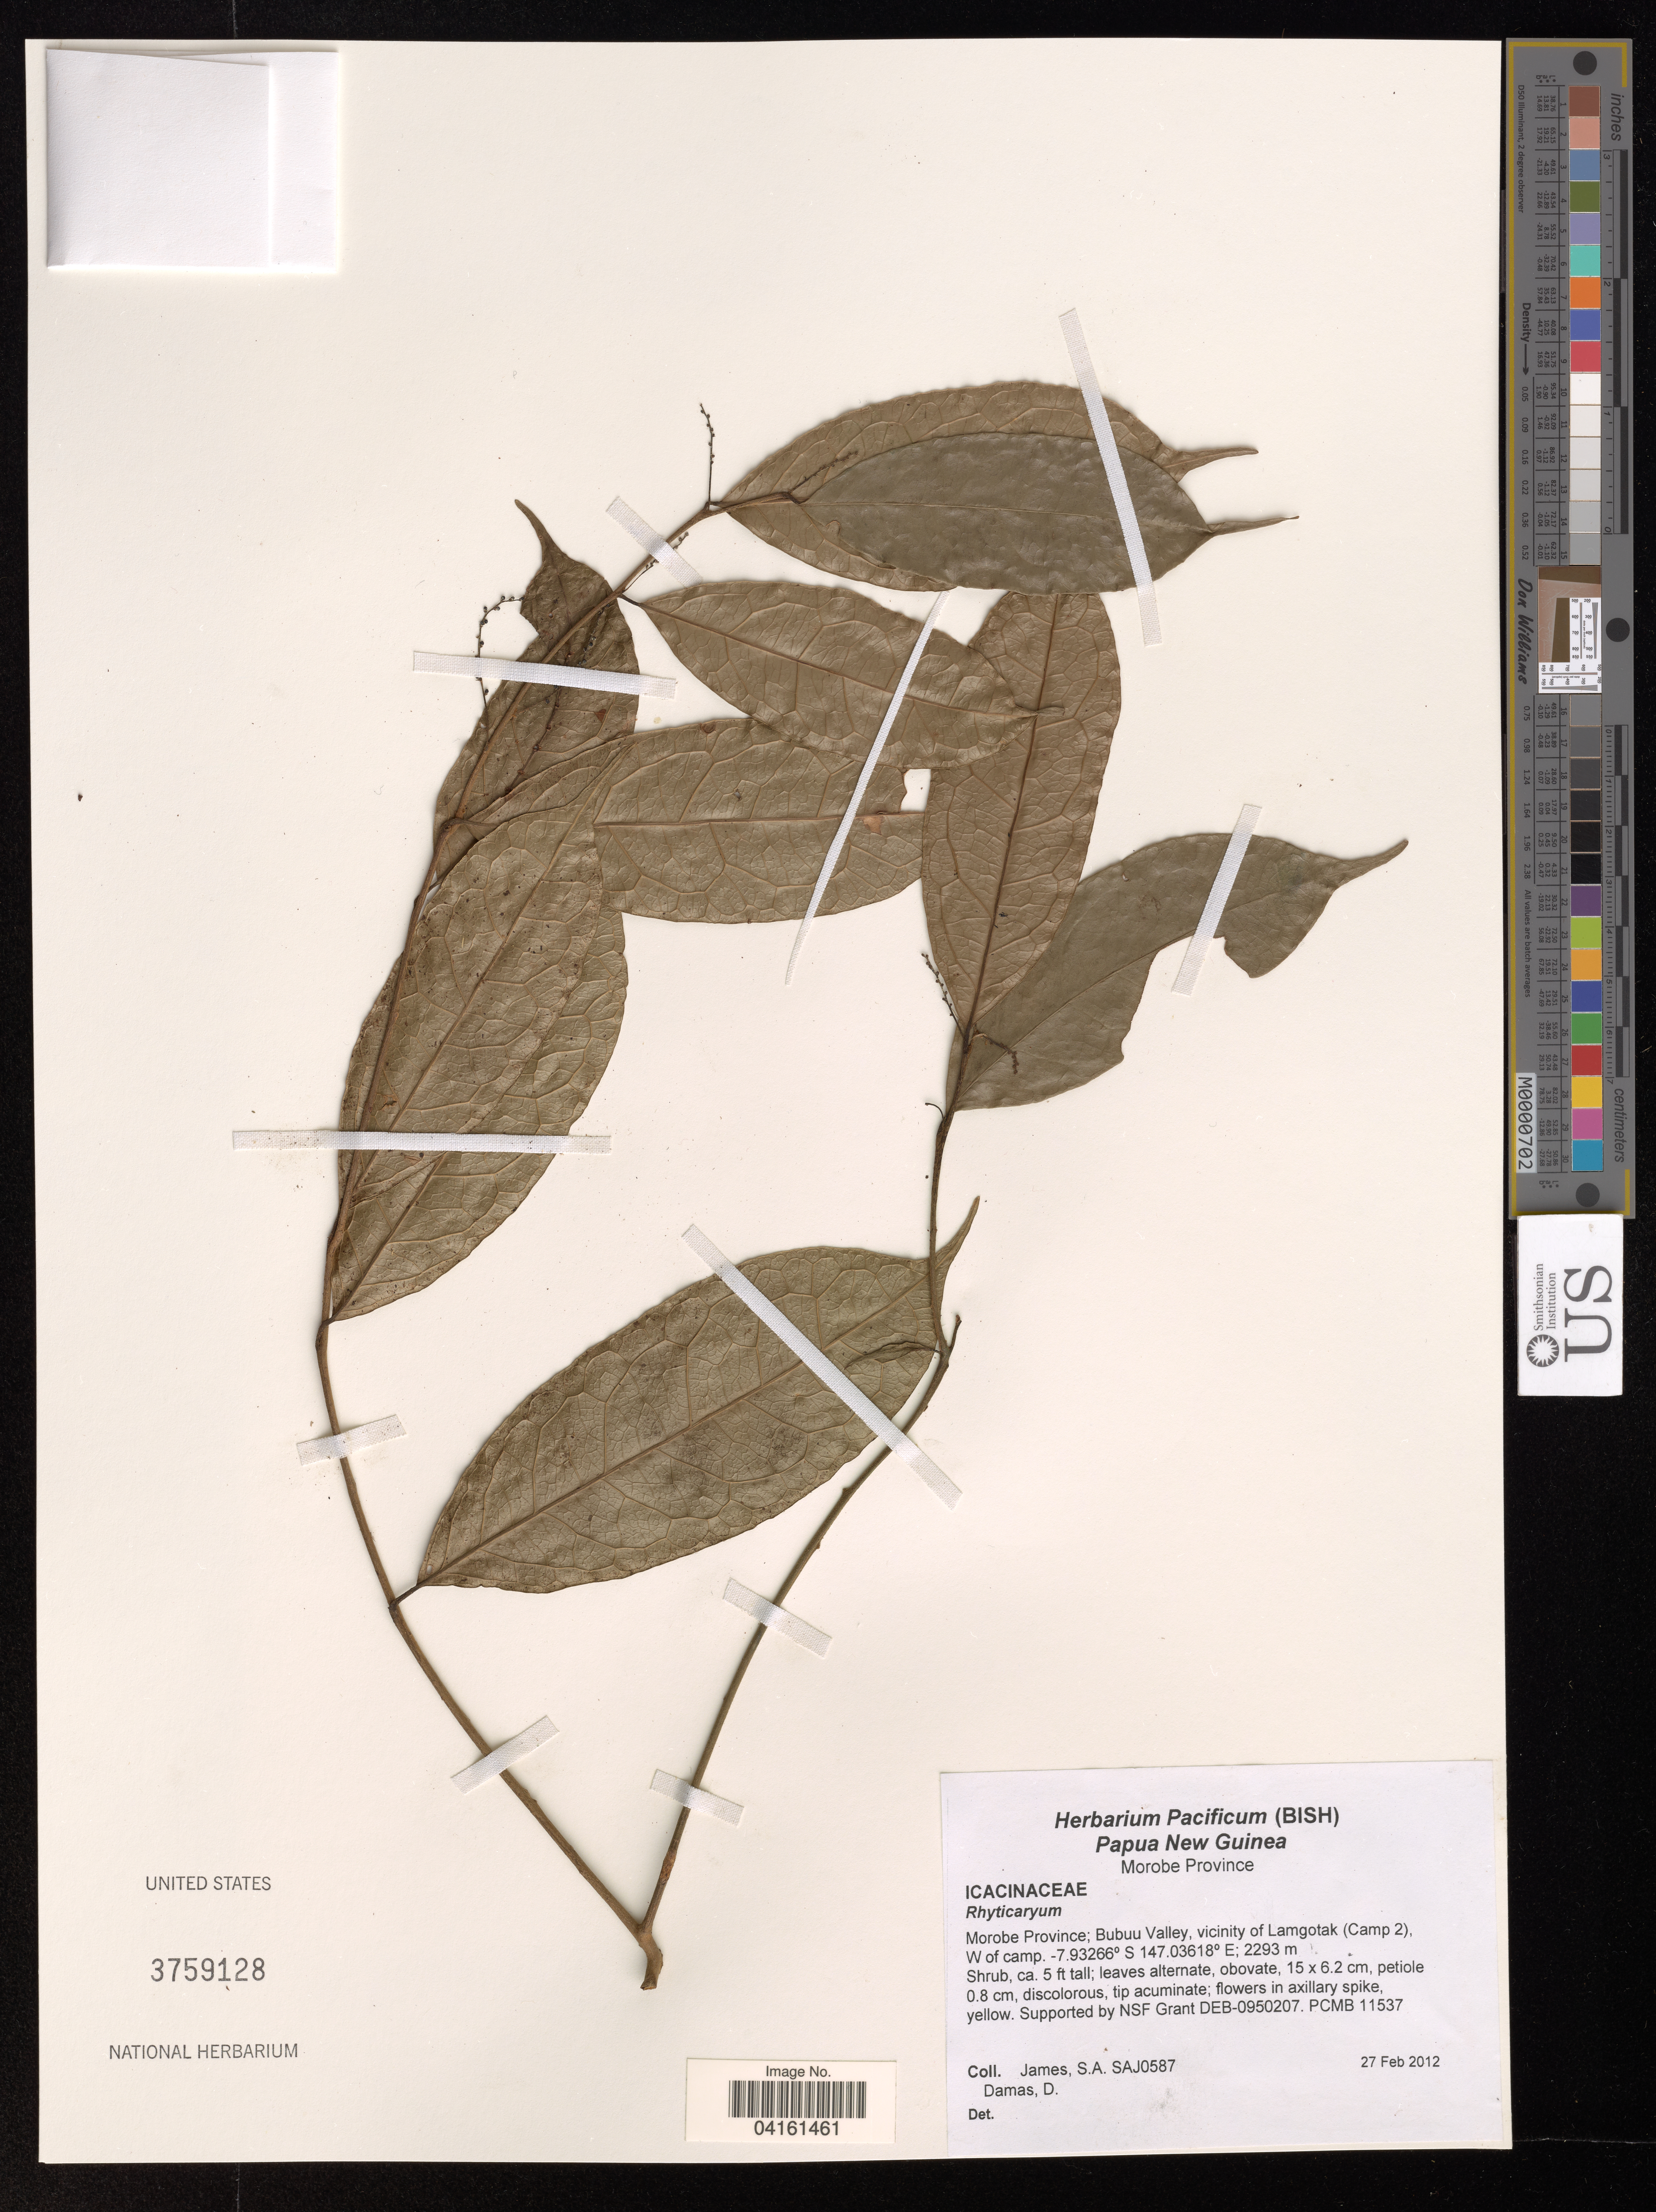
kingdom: Plantae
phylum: Tracheophyta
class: Magnoliopsida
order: Icacinales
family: Icacinaceae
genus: Ryticaryum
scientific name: Ryticaryum sp.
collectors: S. James & D. Damas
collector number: SAJ0587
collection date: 2012-02-27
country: Papua New Guinea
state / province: Morobe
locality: Bubuu Valley, vicinity of Lamgotak (Camp 2), W of camp.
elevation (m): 2293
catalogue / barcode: US 3759128